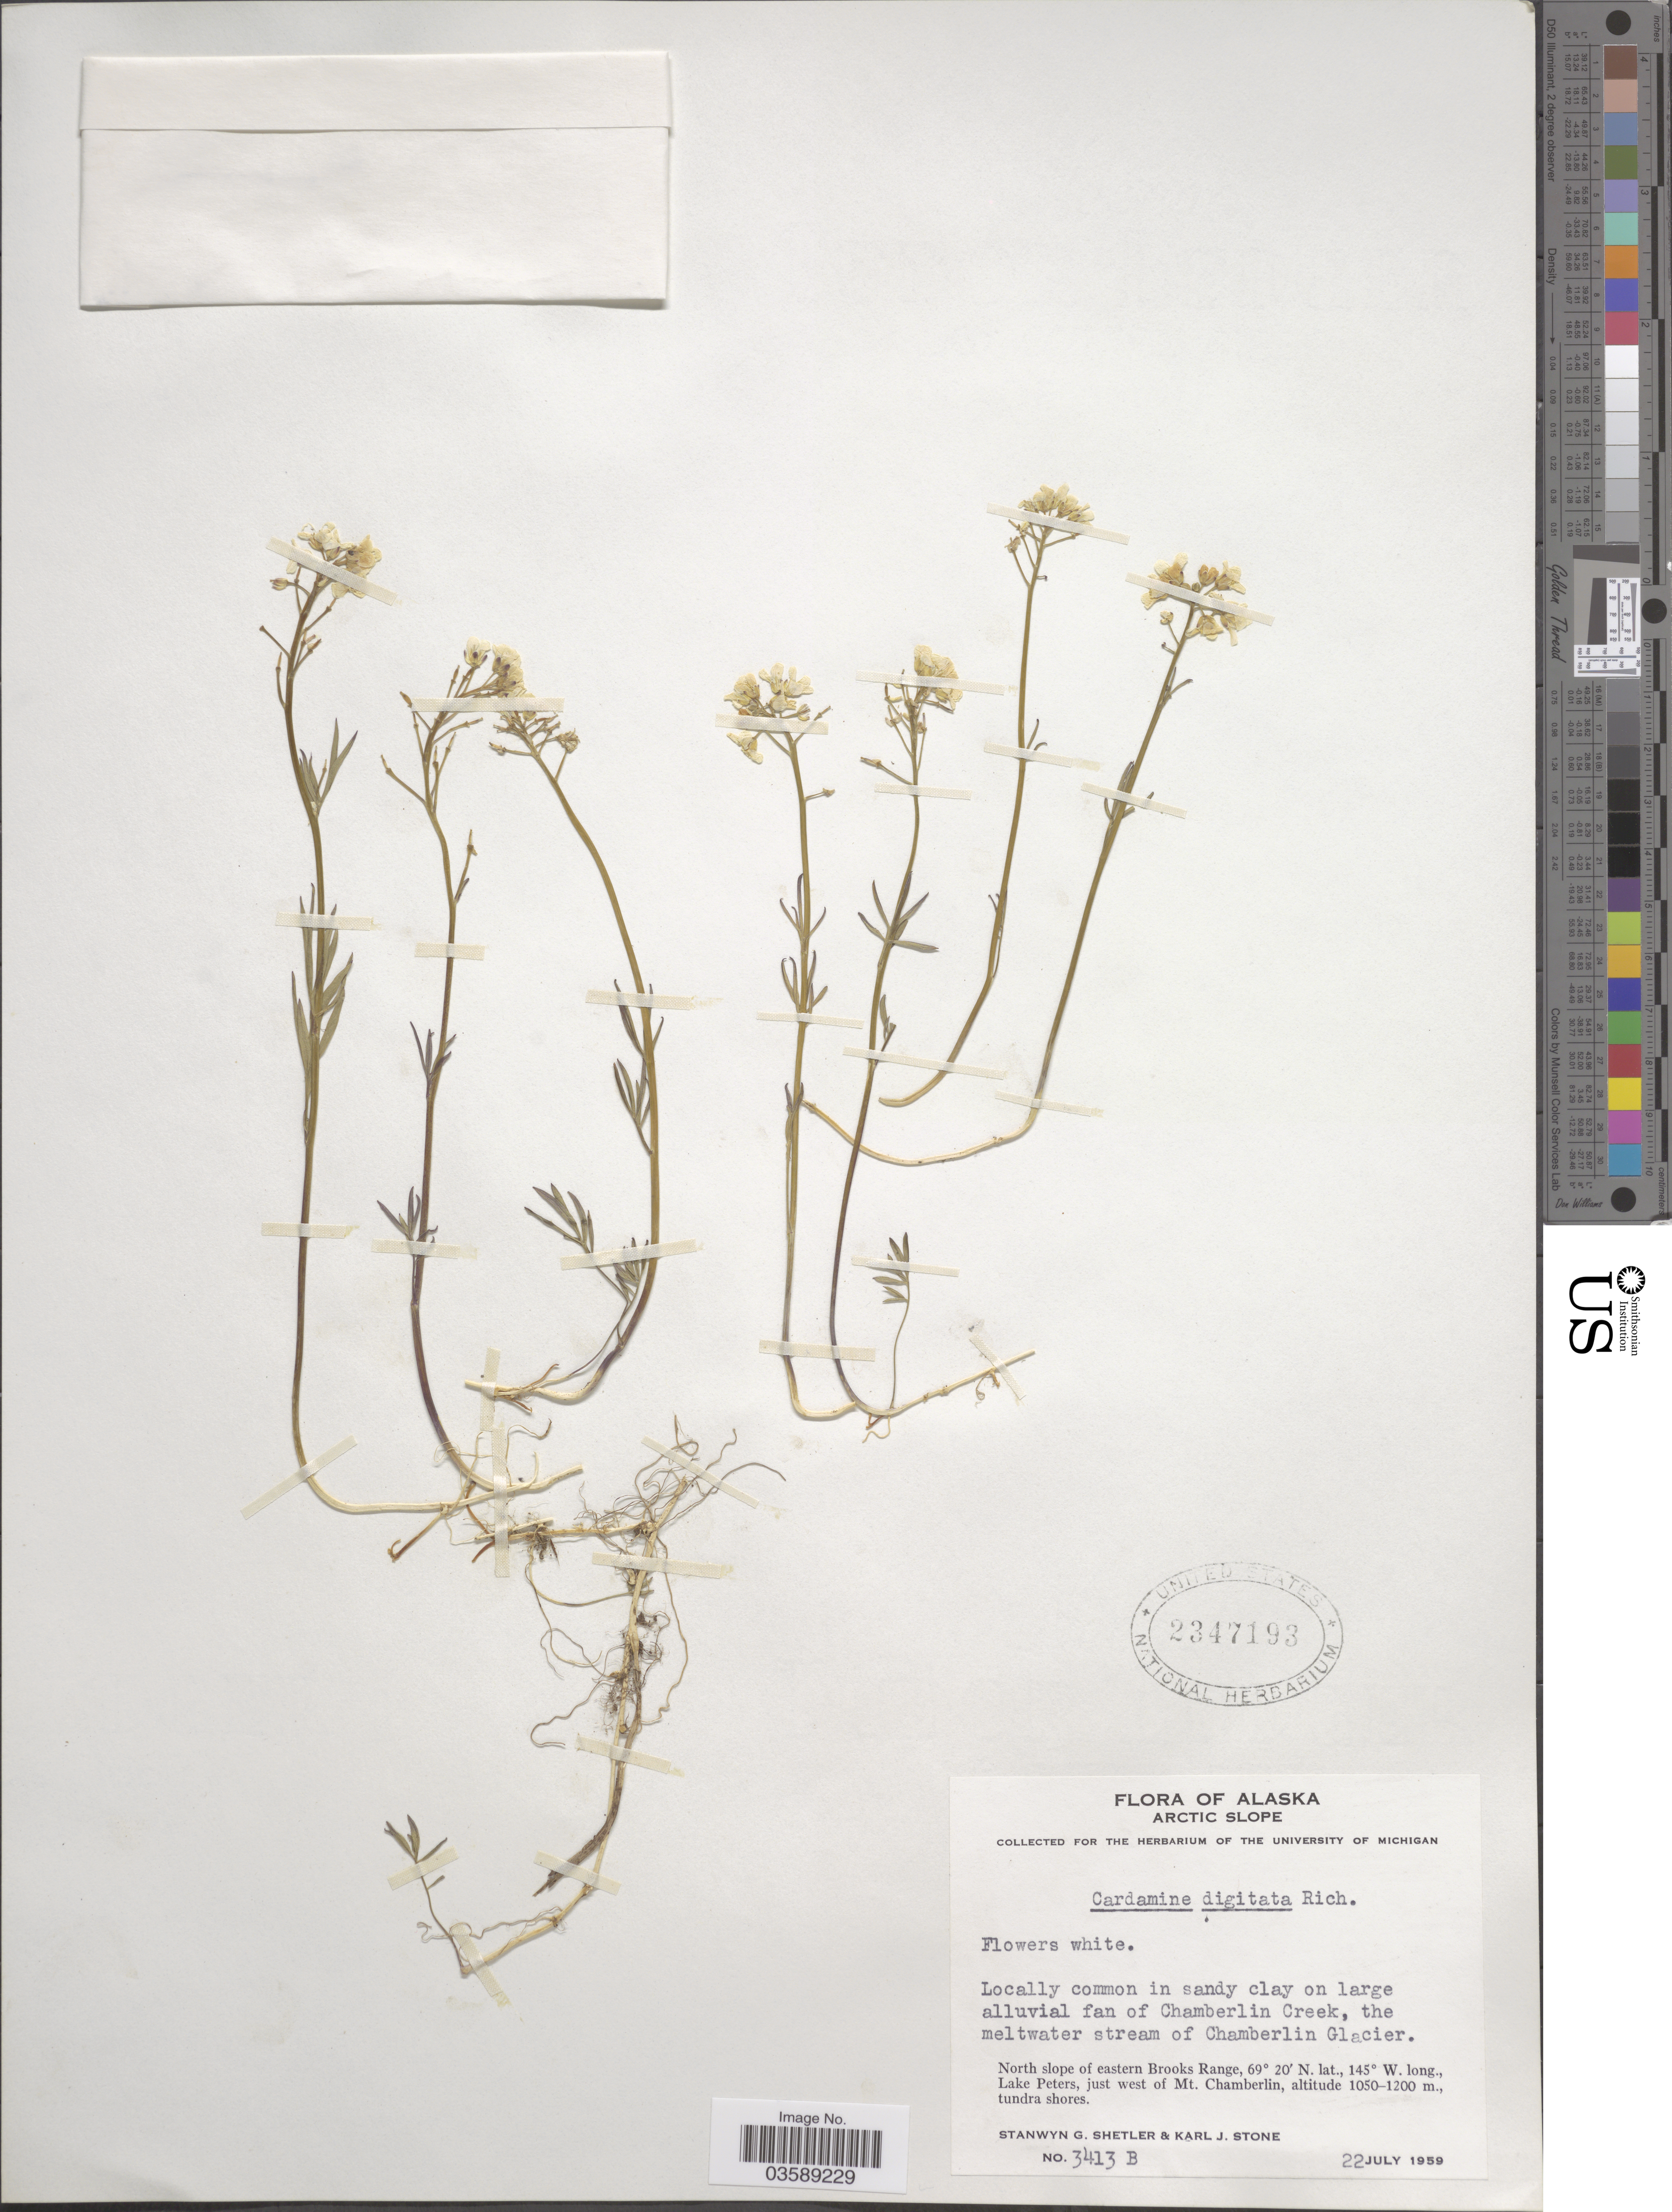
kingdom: Plantae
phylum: Tracheophyta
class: Magnoliopsida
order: Brassicales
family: Brassicaceae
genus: Cardamine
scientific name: Cardamine digitata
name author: Richardson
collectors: S. Shetler & K. J. Stone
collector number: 3413 B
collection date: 1959-07-22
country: United States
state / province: Alaska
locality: Arctic Slope. On large alluvial fan of Chamberlin Creek, the meltwater stream of Chamberlin Glacier. North slope of eastern Brooks Range, Lake Peters, just west of Mt. Chamberlin.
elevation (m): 1050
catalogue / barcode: US 2347193